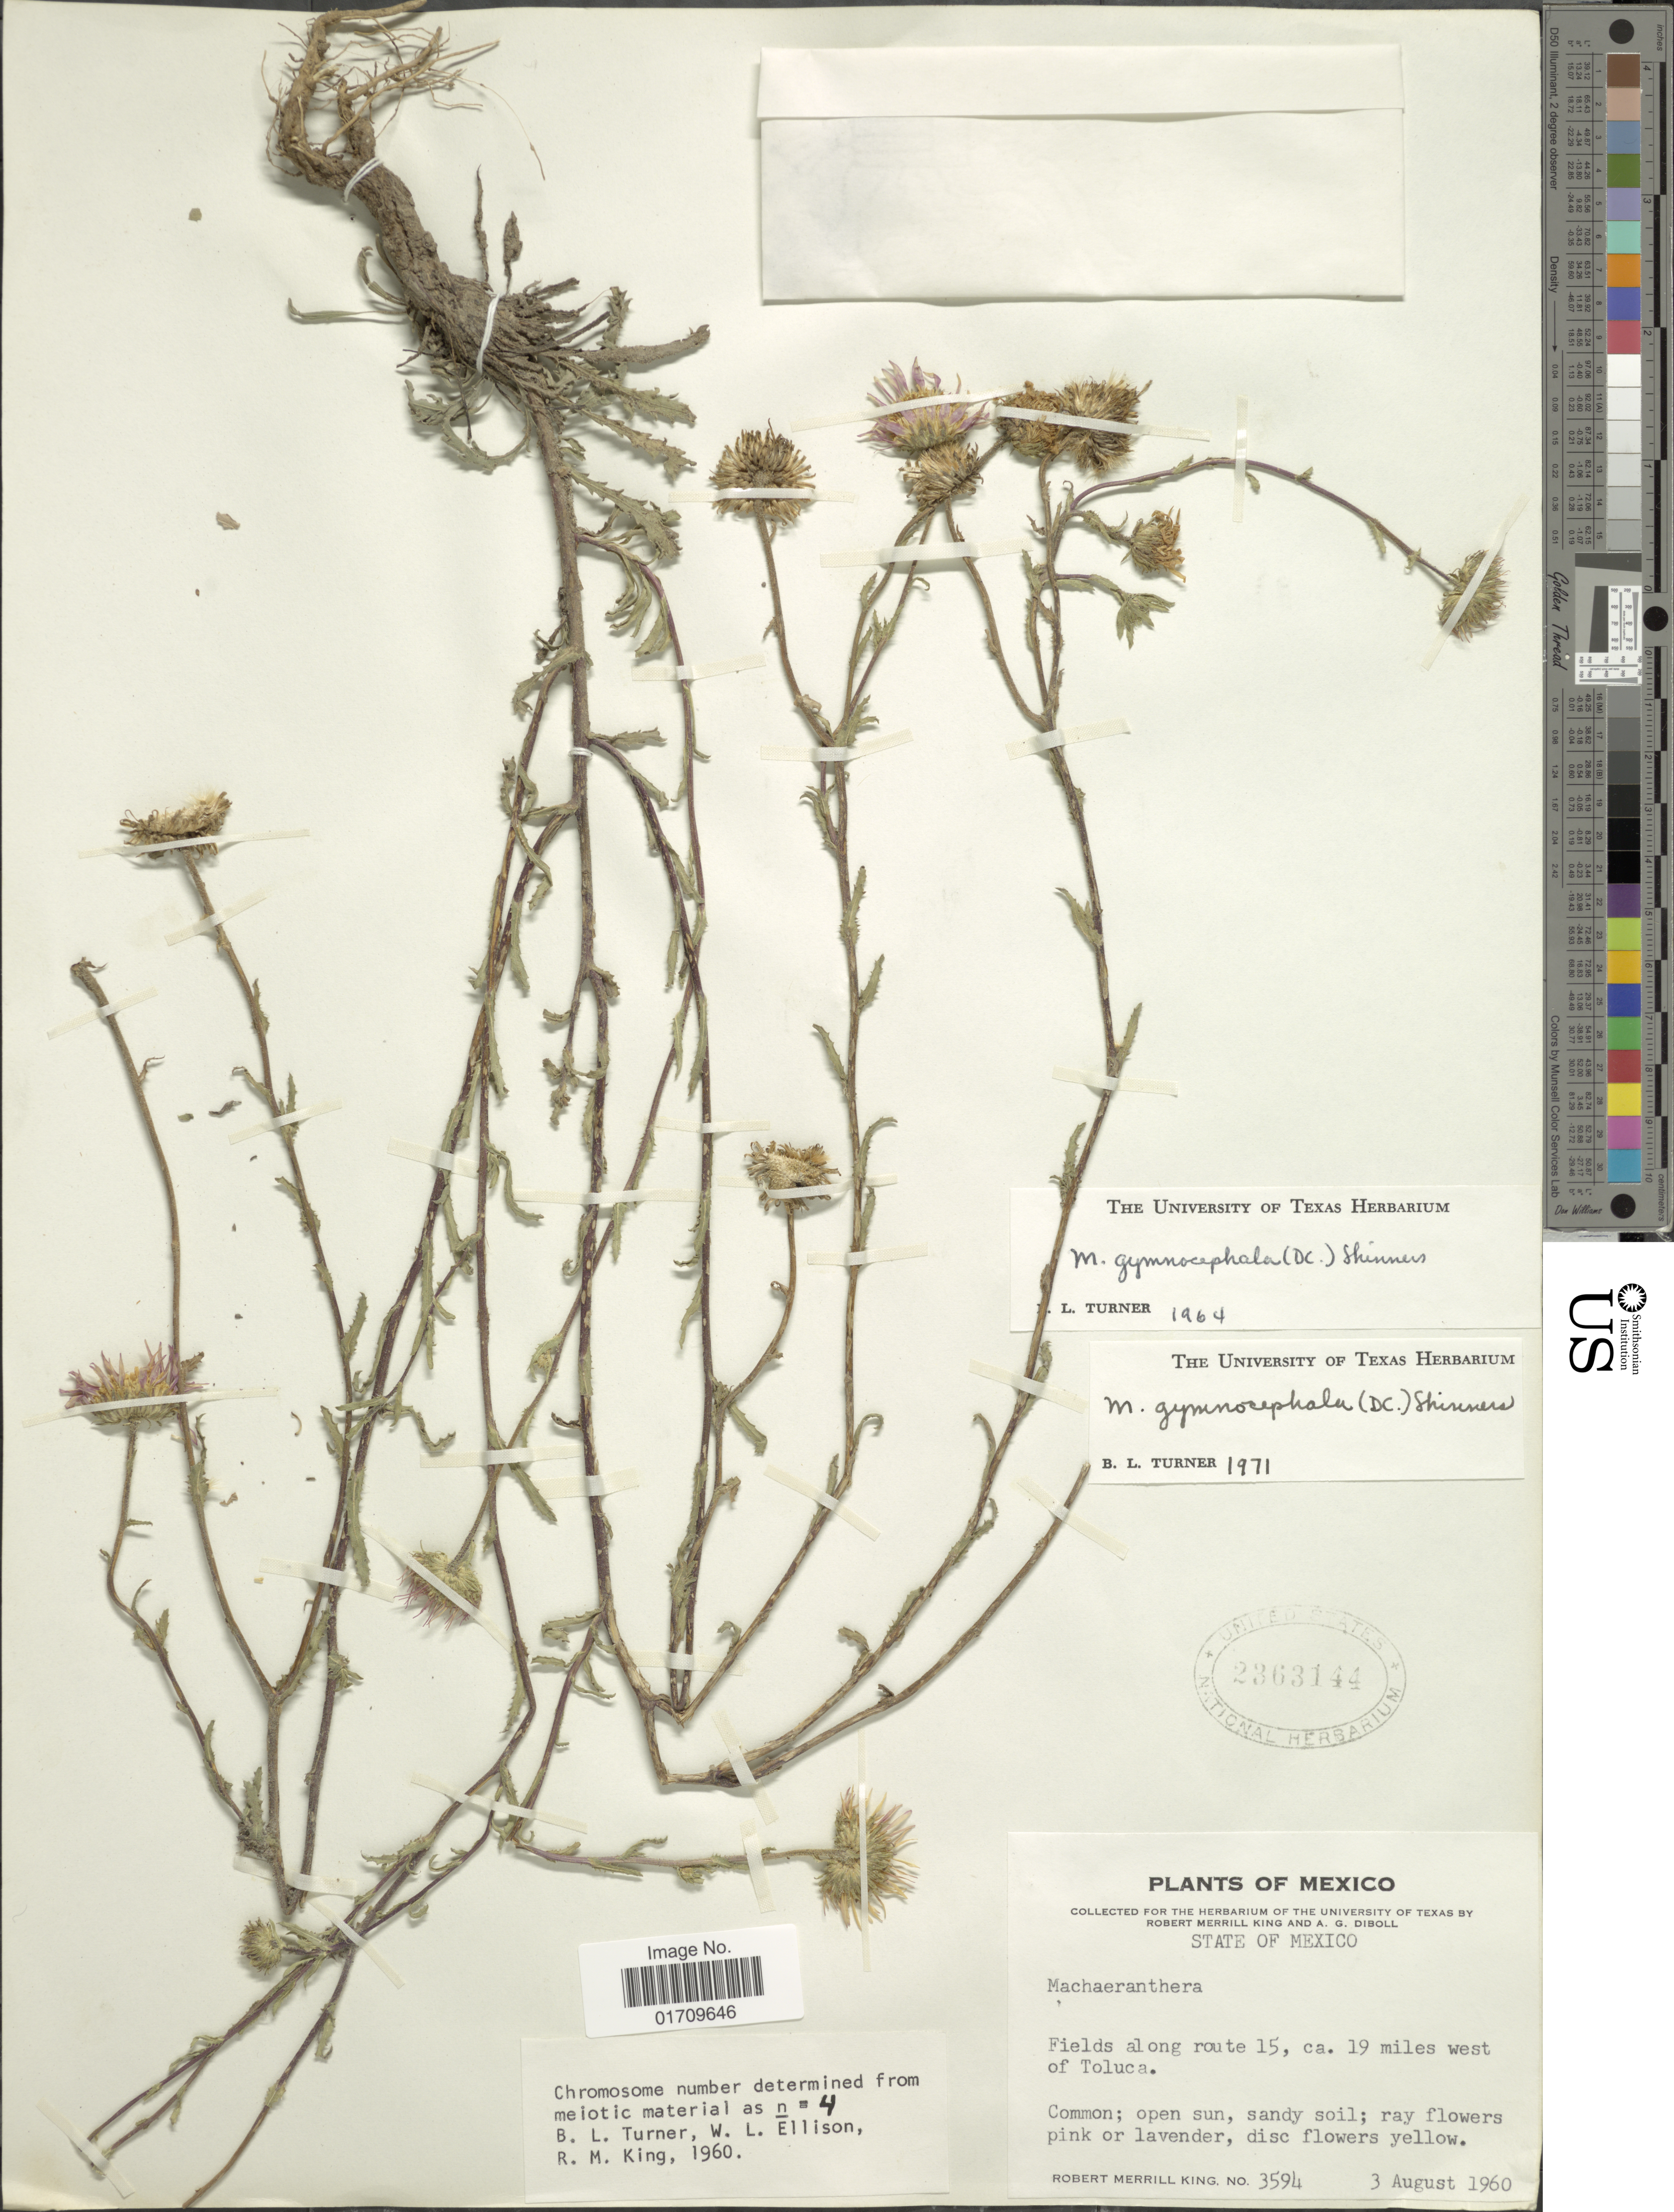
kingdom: Plantae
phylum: Tracheophyta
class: Magnoliopsida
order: Asterales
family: Asteraceae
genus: Machaeranthera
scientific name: Machaeranthera gymnocephala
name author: (DC.) Shinners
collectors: R. M. King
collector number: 3594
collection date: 1960-08-03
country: Mexico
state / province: México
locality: Fields along route 15, ca 19 miles west of Toluca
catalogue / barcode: US 2363144